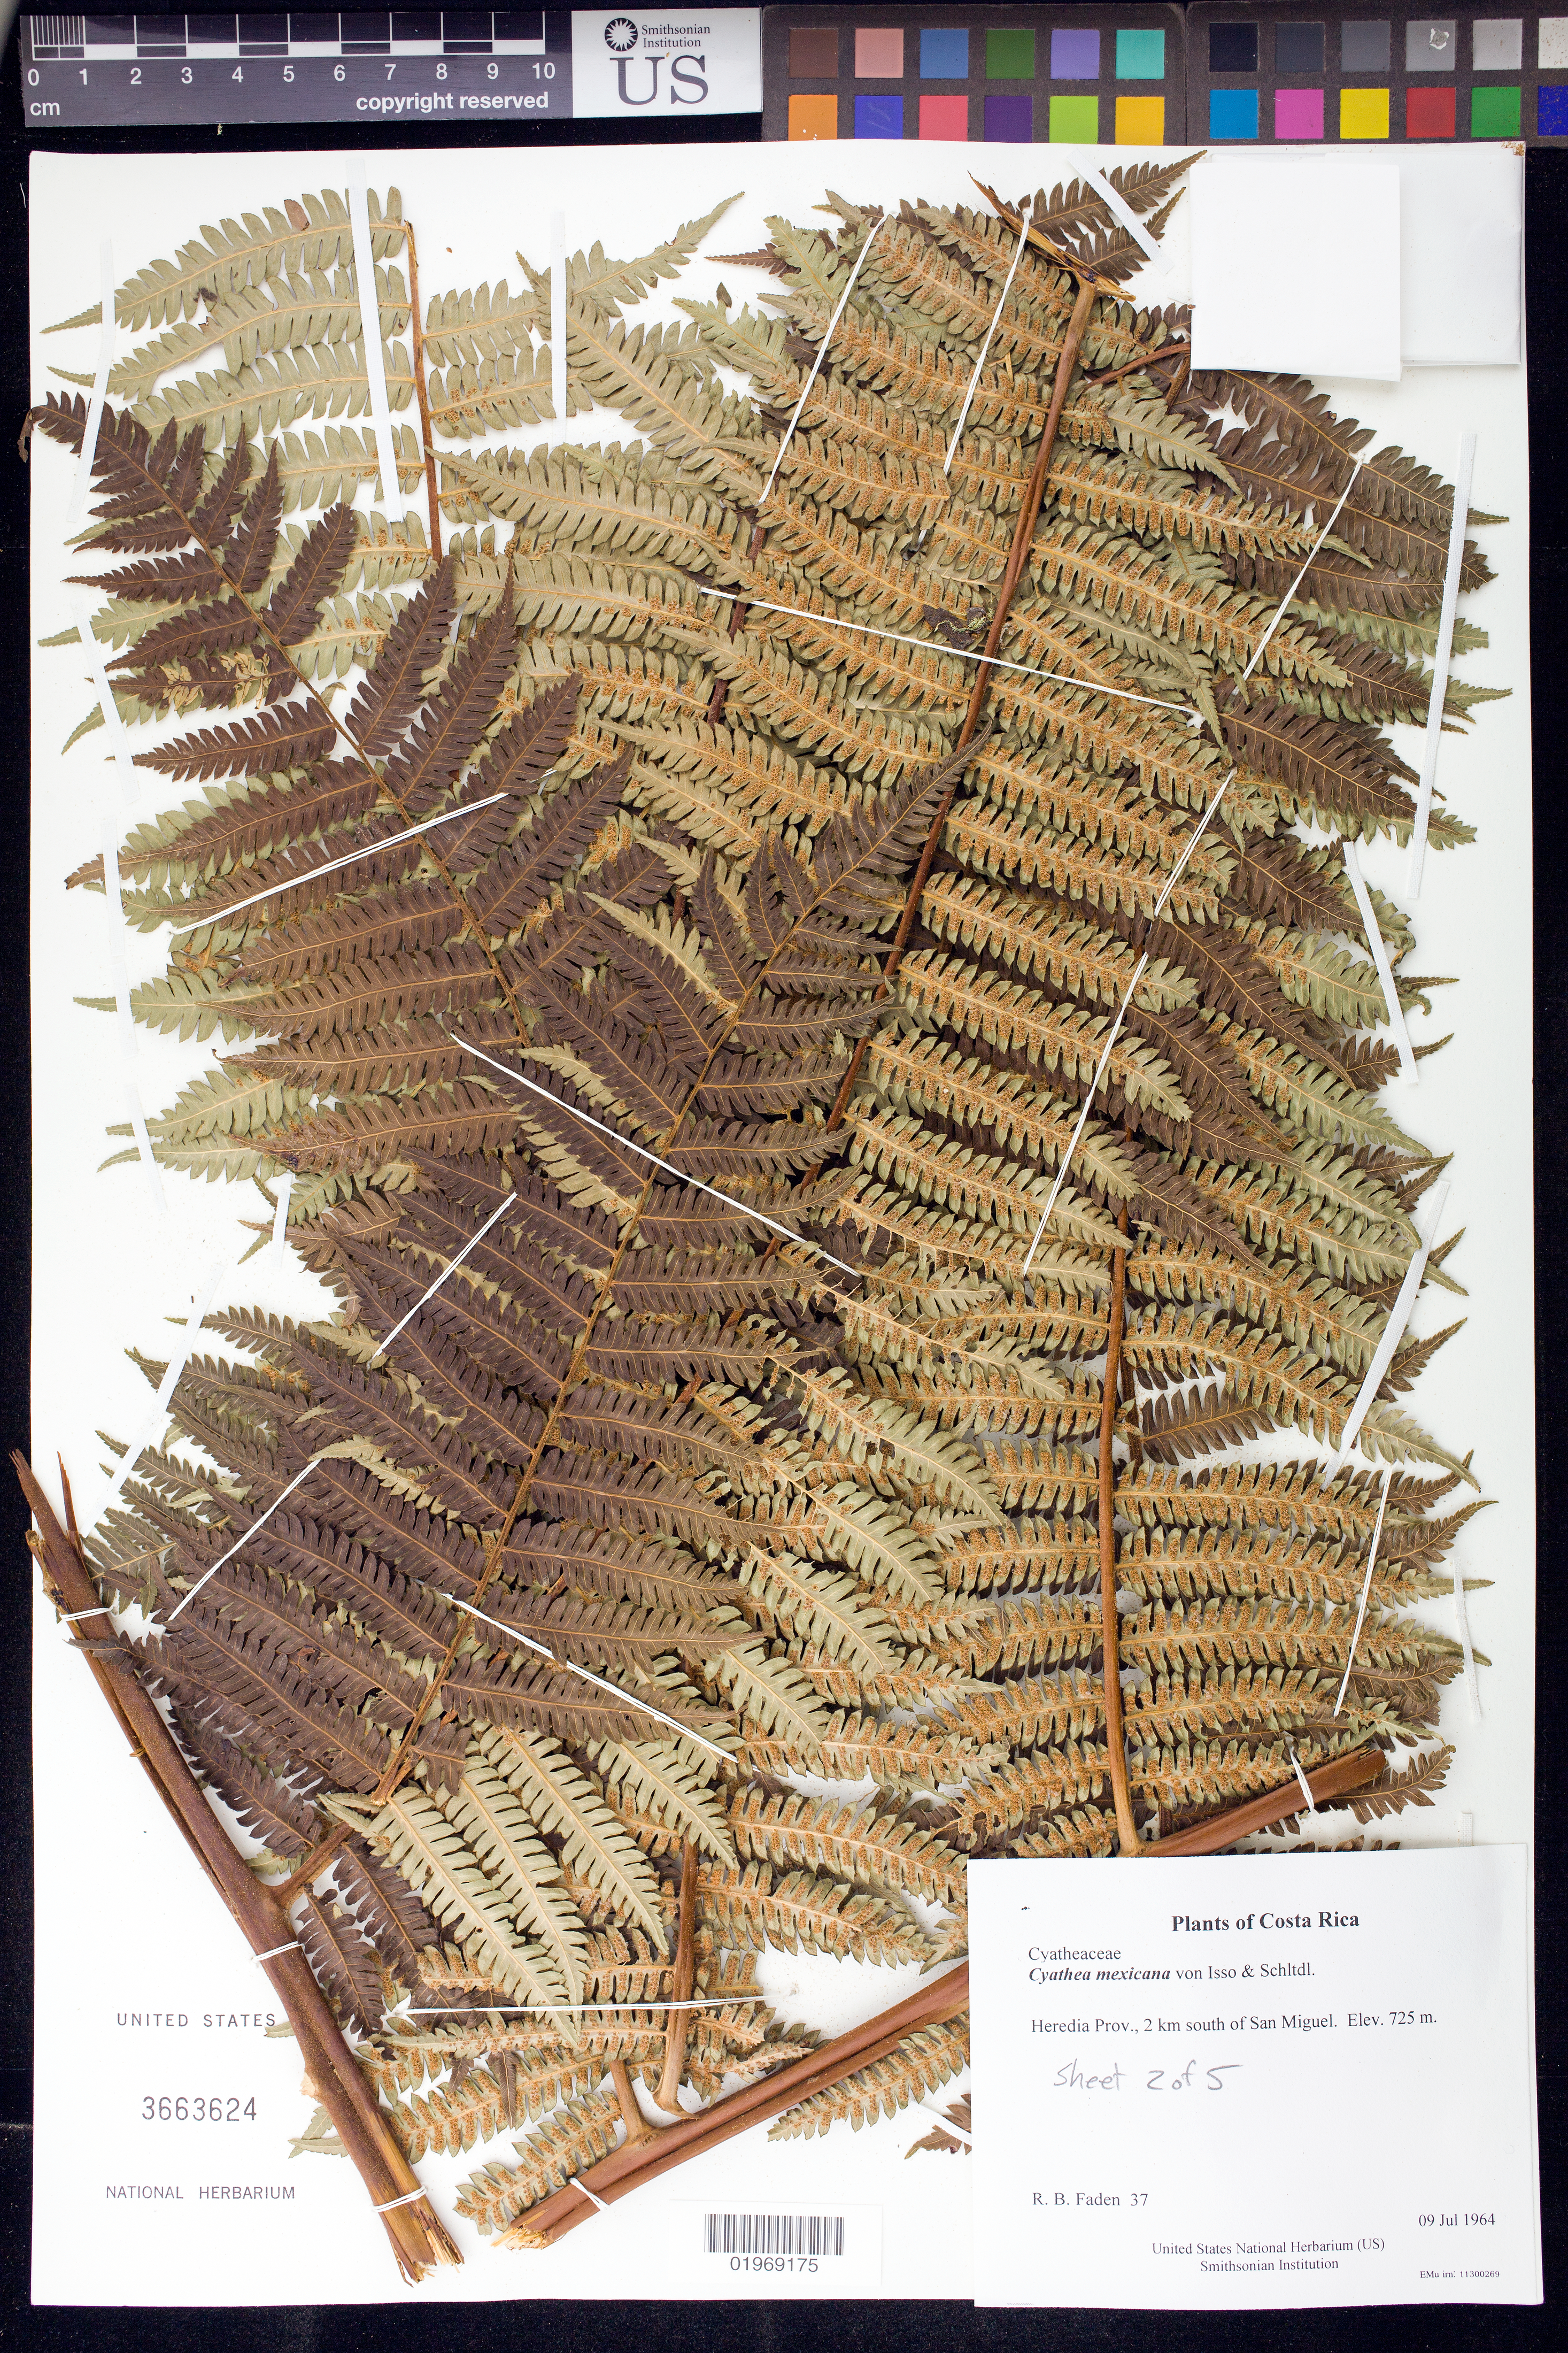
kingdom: Plantae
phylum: Tracheophyta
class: Polypodiopsida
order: Cyatheales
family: Cyatheaceae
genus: Cyathea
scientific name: Cyathea mexicana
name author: Schltdl. & Cham.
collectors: R. B. Faden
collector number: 37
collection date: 1964-07-09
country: Costa Rica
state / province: Heredia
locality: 2 km south of San Miguel.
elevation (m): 725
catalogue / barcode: US 3663624